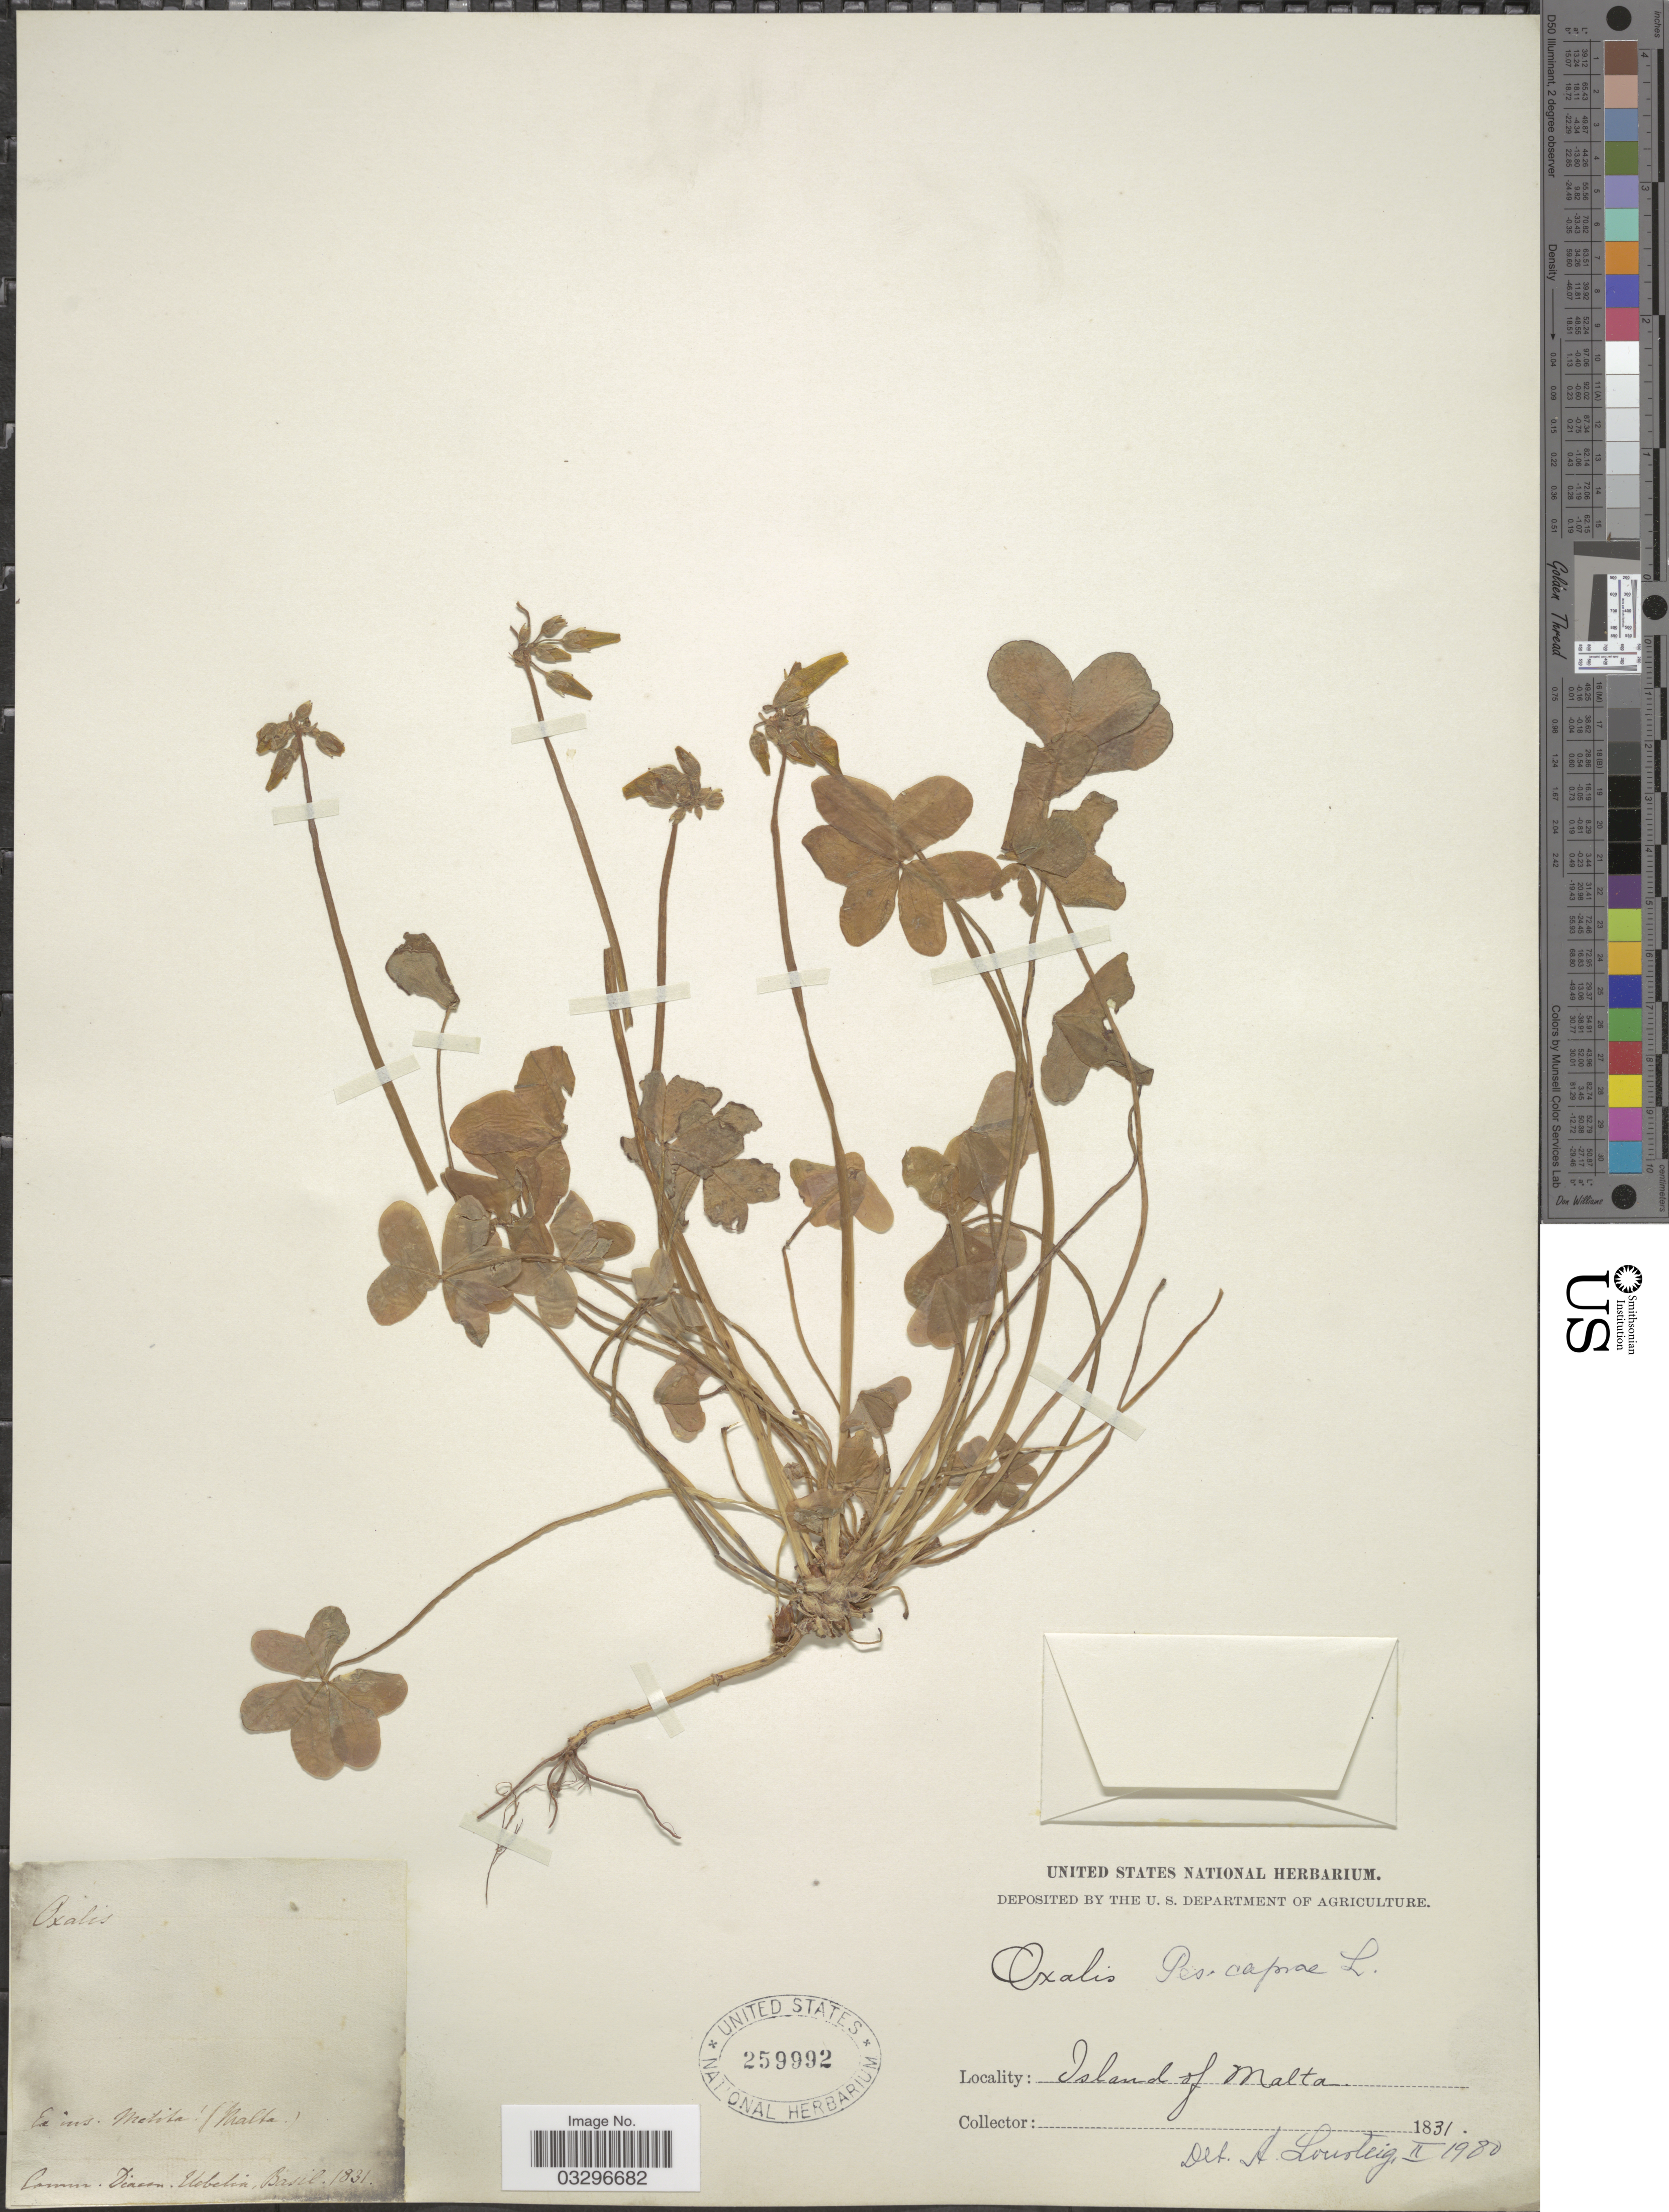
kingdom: Plantae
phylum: Tracheophyta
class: Magnoliopsida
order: Oxalidales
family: Oxalidaceae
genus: Oxalis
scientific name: Oxalis pes-caprae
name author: L.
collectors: ex herb. United States National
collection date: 1831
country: Malta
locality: Island of Malta. En[interpreted] ins. Melita [illegible text] (Malta.)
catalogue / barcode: US 259992